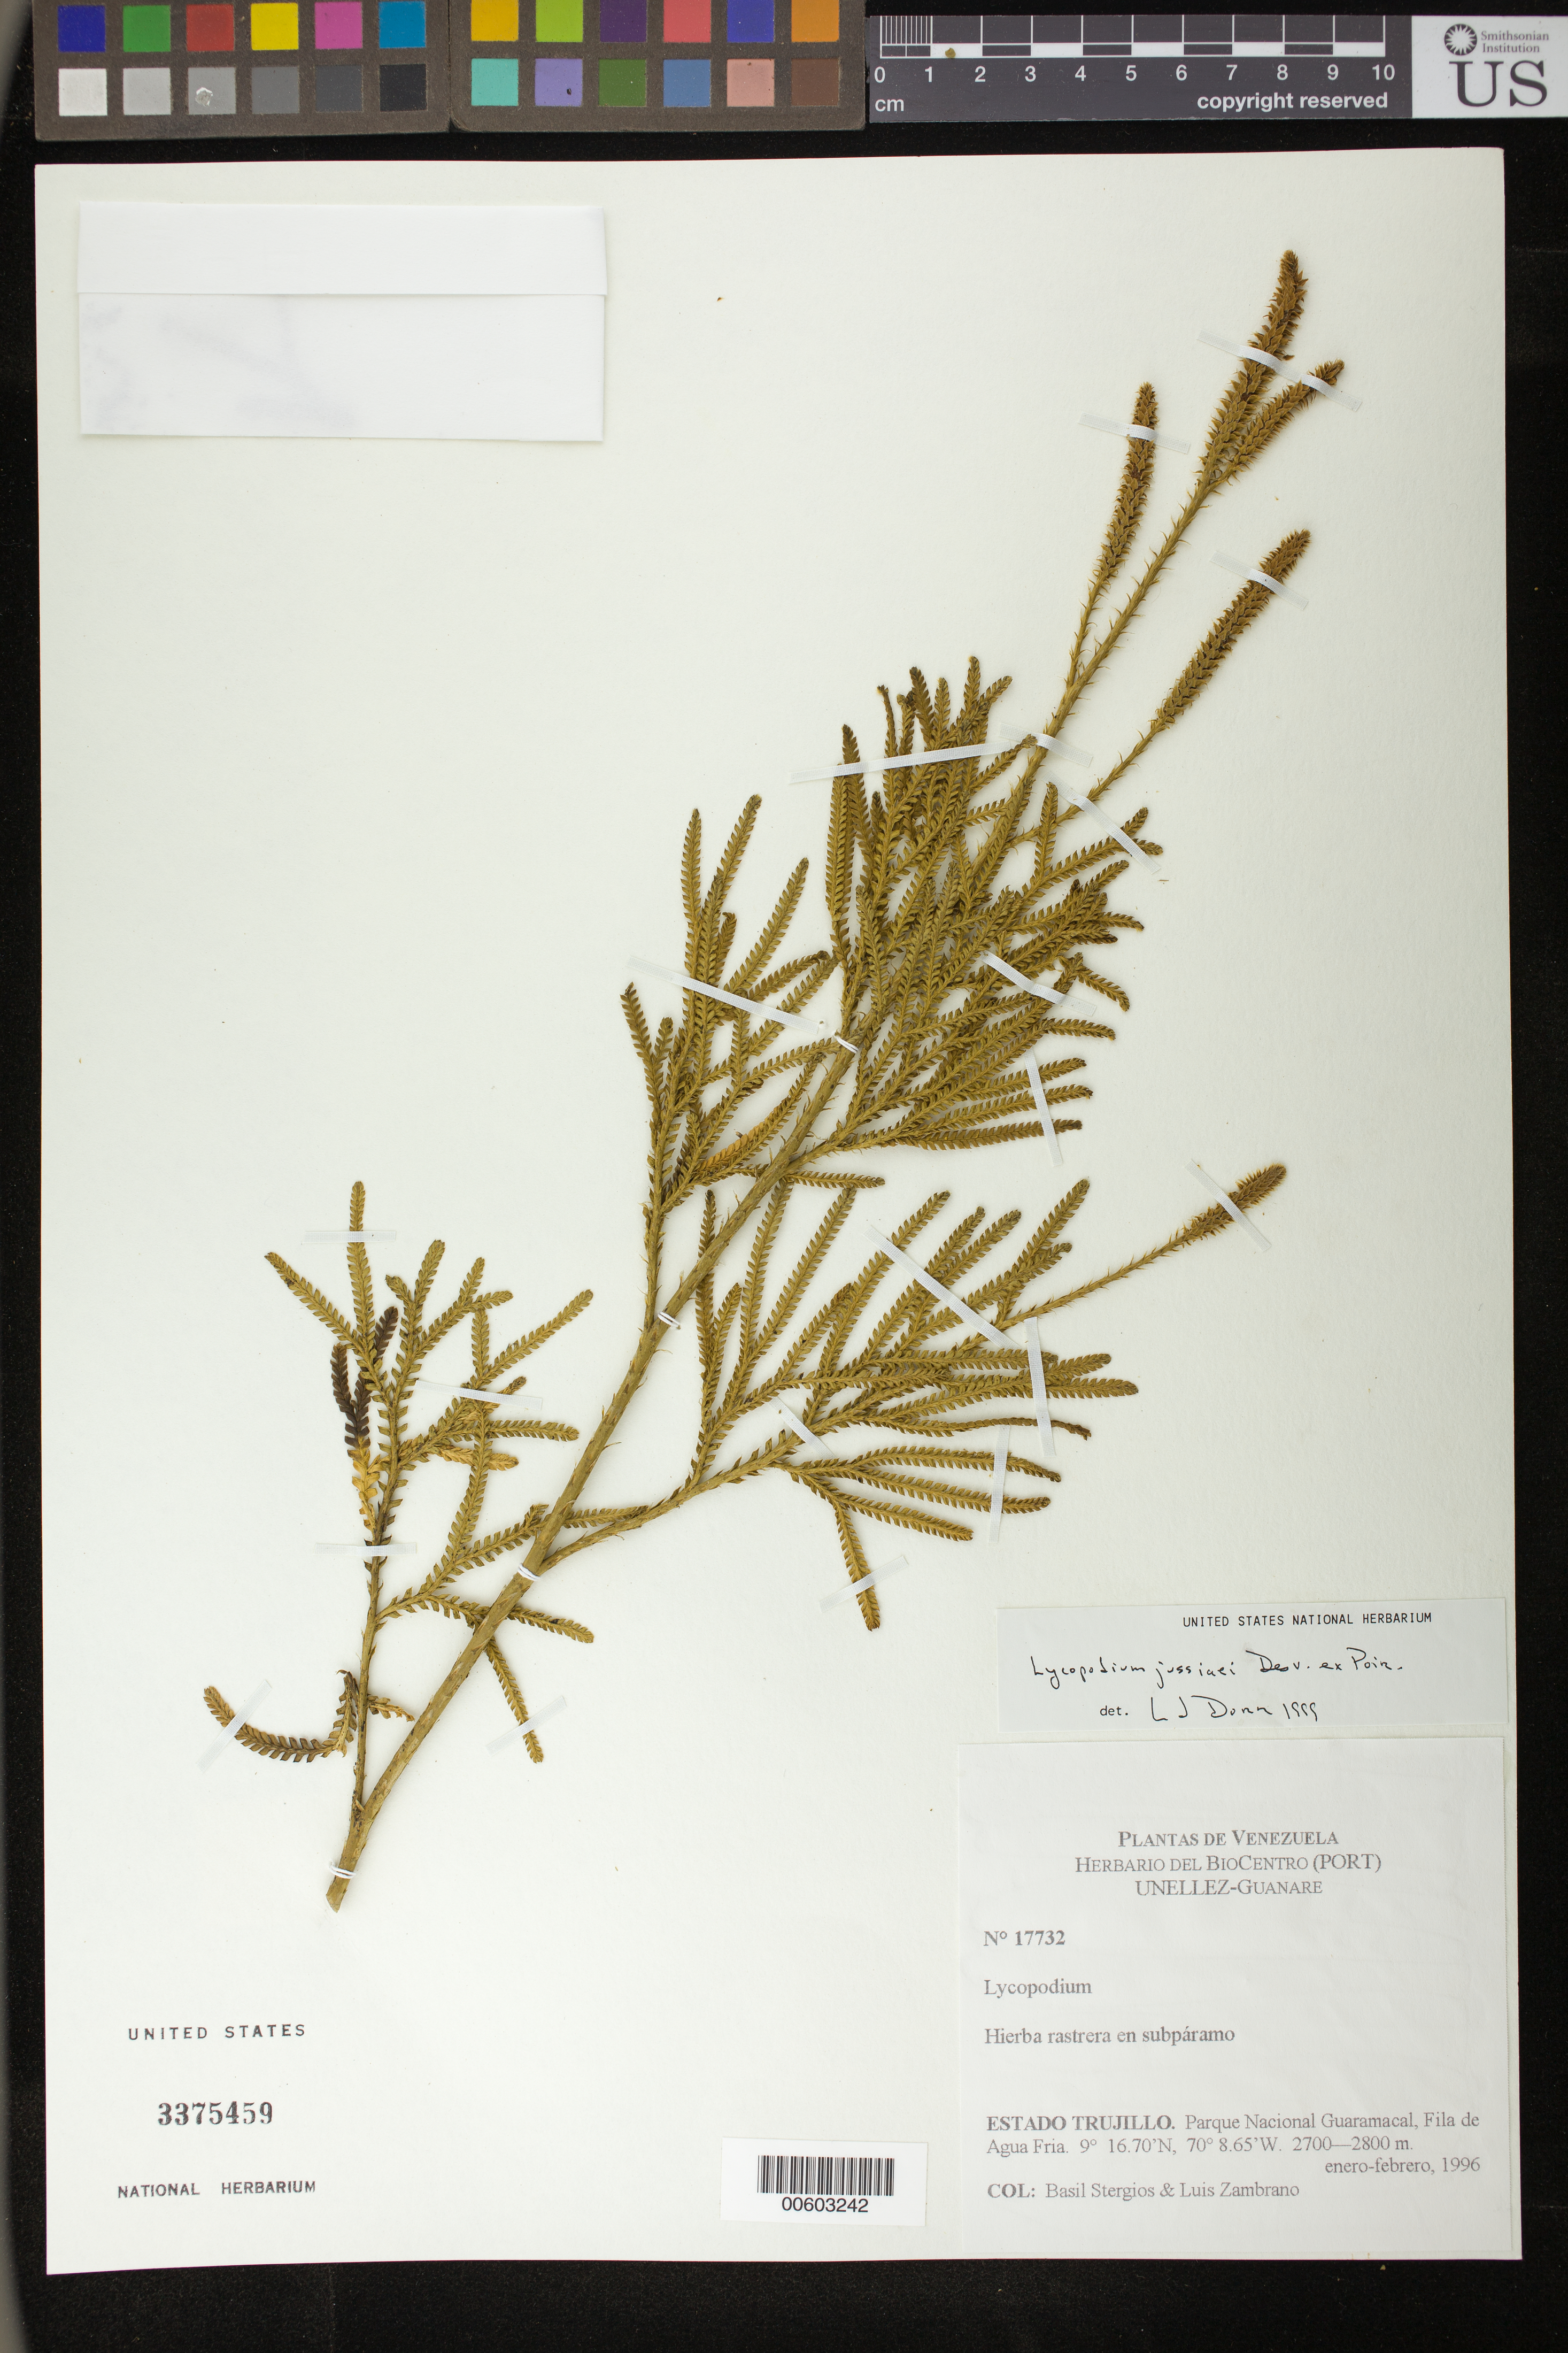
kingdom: Plantae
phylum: Tracheophyta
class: Lycopodiopsida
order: Lycopodiales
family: Lycopodiaceae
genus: Diphasium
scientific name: Diphasium jussiaei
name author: (Desv.) C. Presl ex Rothm.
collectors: B. G. Stergios & L. Zambrano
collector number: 17732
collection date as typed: Jan 1996 to -- Feb 1996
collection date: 1996-01/1996-02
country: Venezuela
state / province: Trujillo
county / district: Boconó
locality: Parque Nacional Guaramacal, Fila de Agua Fria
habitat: Subpáramo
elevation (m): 2700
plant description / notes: PORT, UC, US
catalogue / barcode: US 3375459